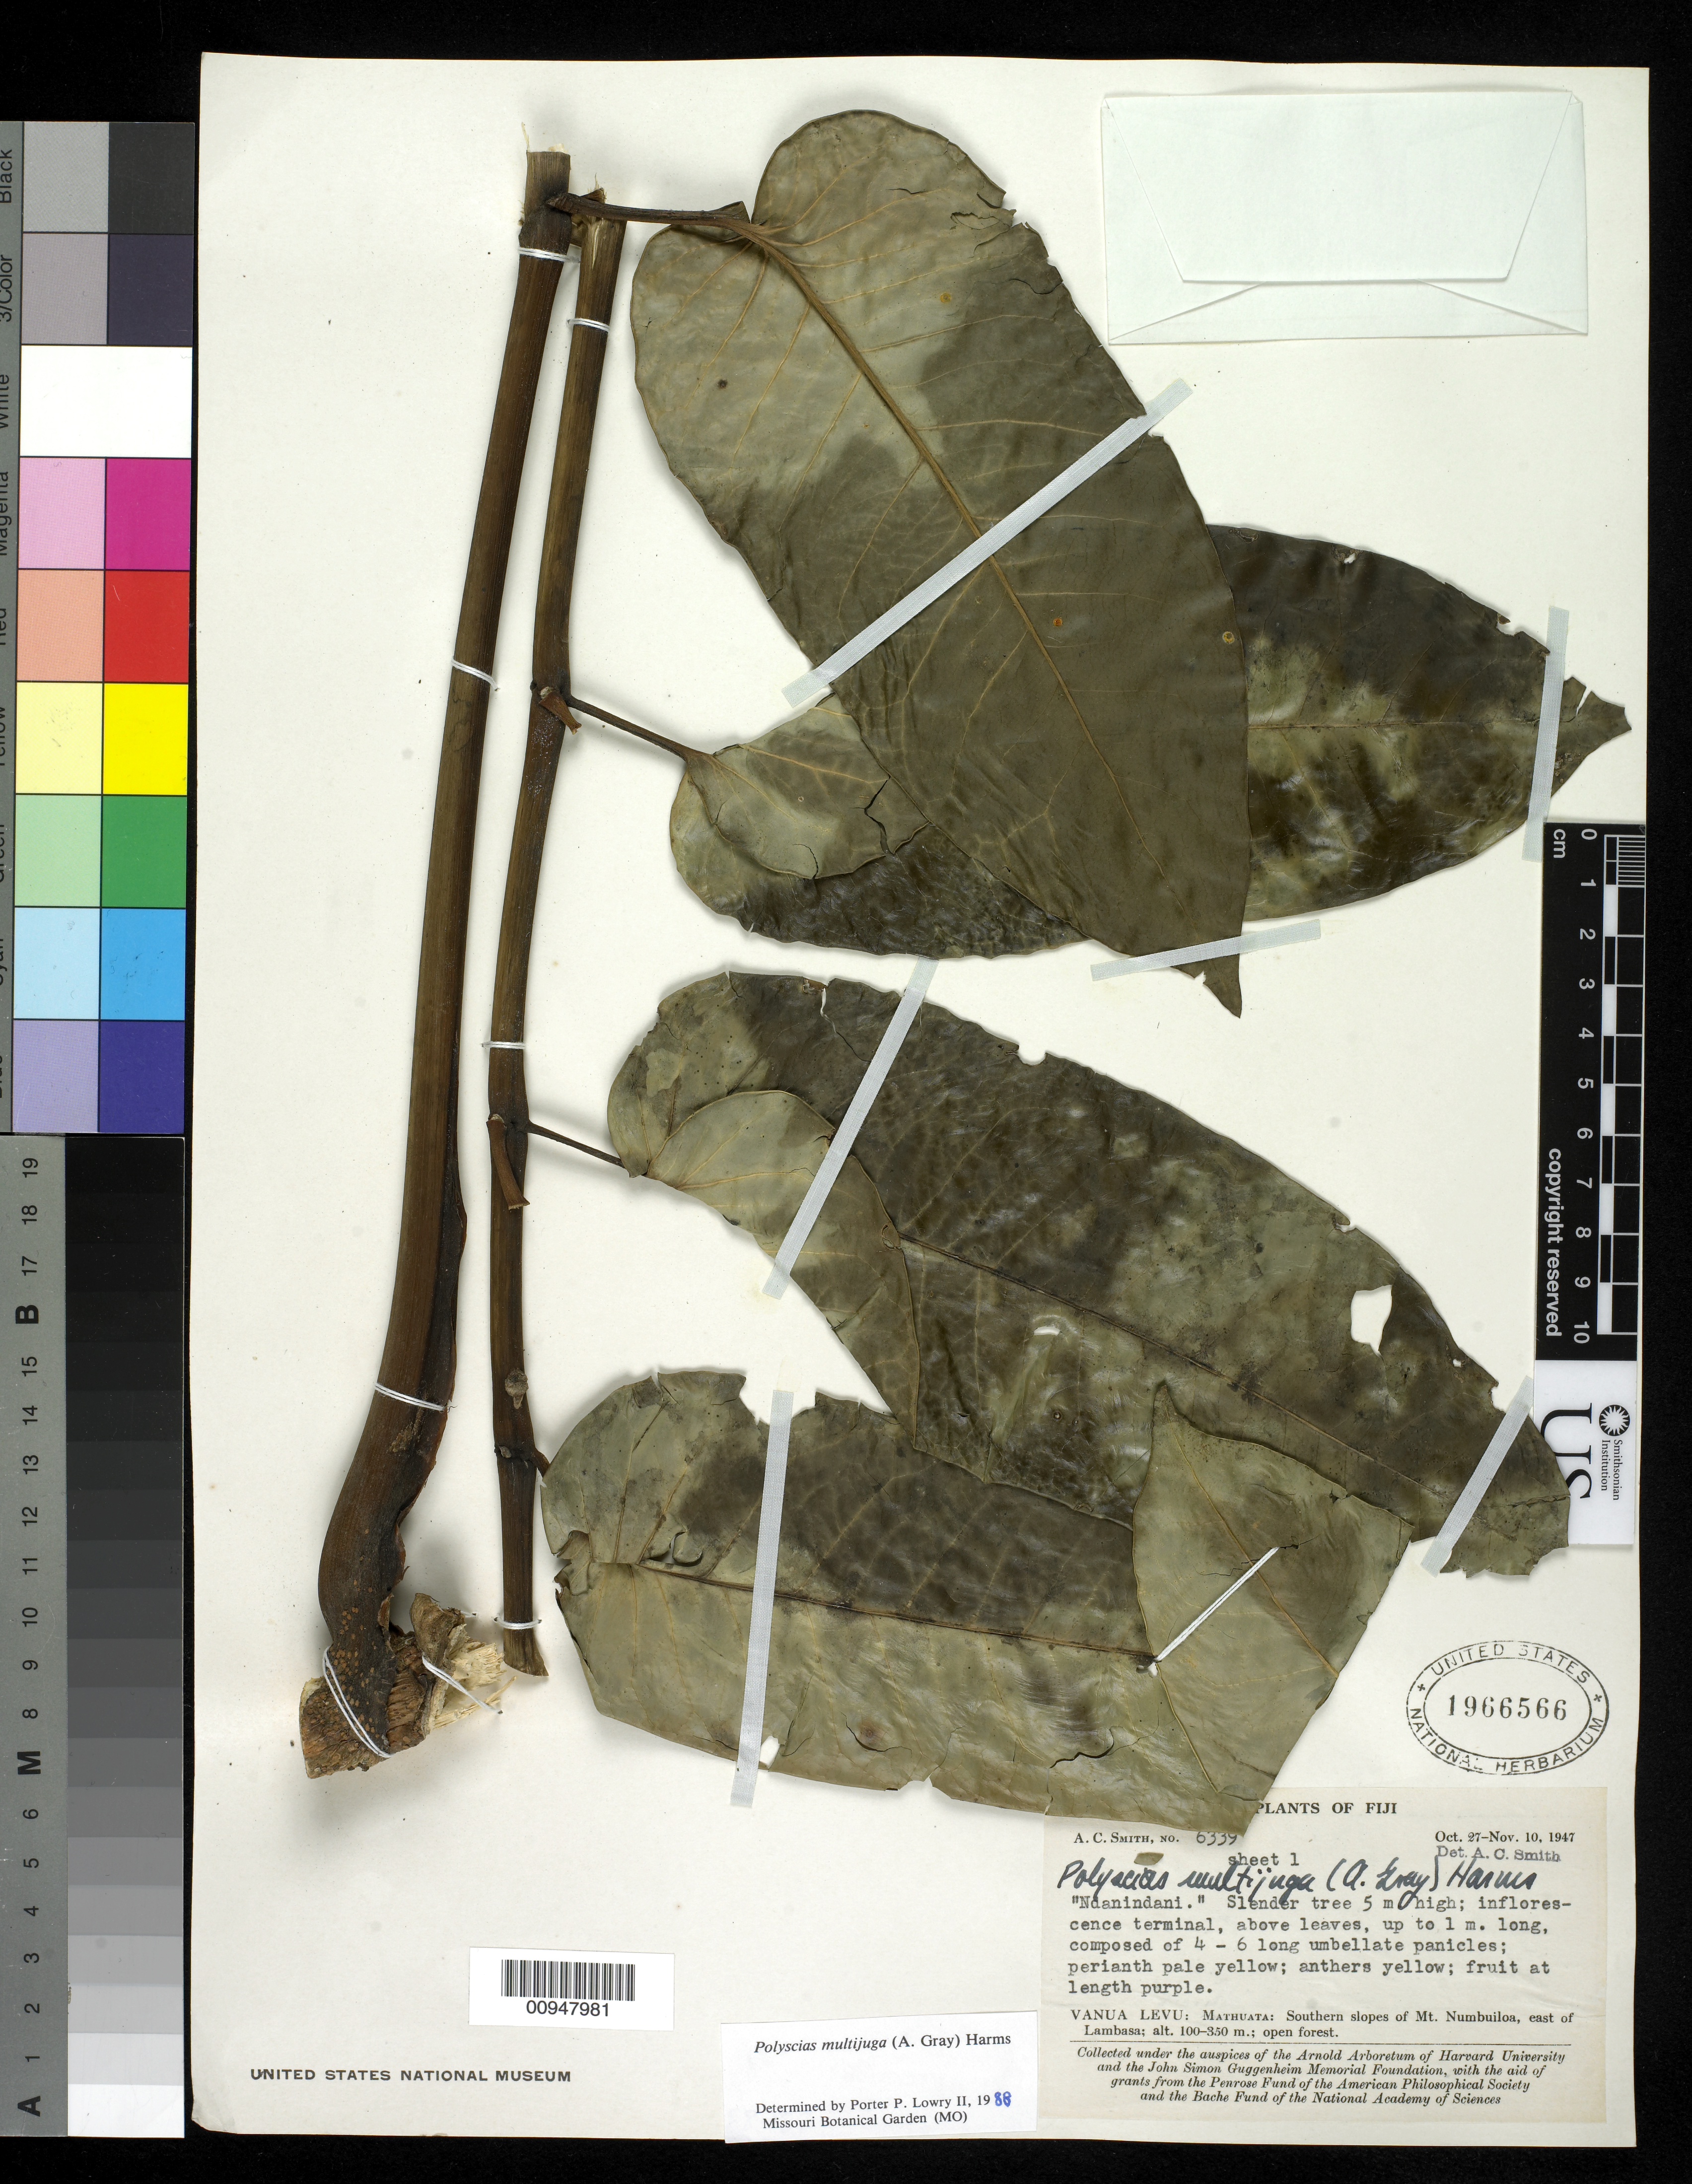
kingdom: Plantae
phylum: Tracheophyta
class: Magnoliopsida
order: Apiales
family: Araliaceae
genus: Polyscias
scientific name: Polyscias multijuga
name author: Harms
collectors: C. A. Smith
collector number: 6339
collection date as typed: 27 Oct 1947 to 10 Nov 1947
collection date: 1947-10-27/1947-11-10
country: Fiji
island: Macuata-i-wai [Mathuata-i-wai]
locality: Mathuata: S. slopes of Mt. Numbuiloa, E. of Lambasa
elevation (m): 100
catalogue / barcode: US 1966566